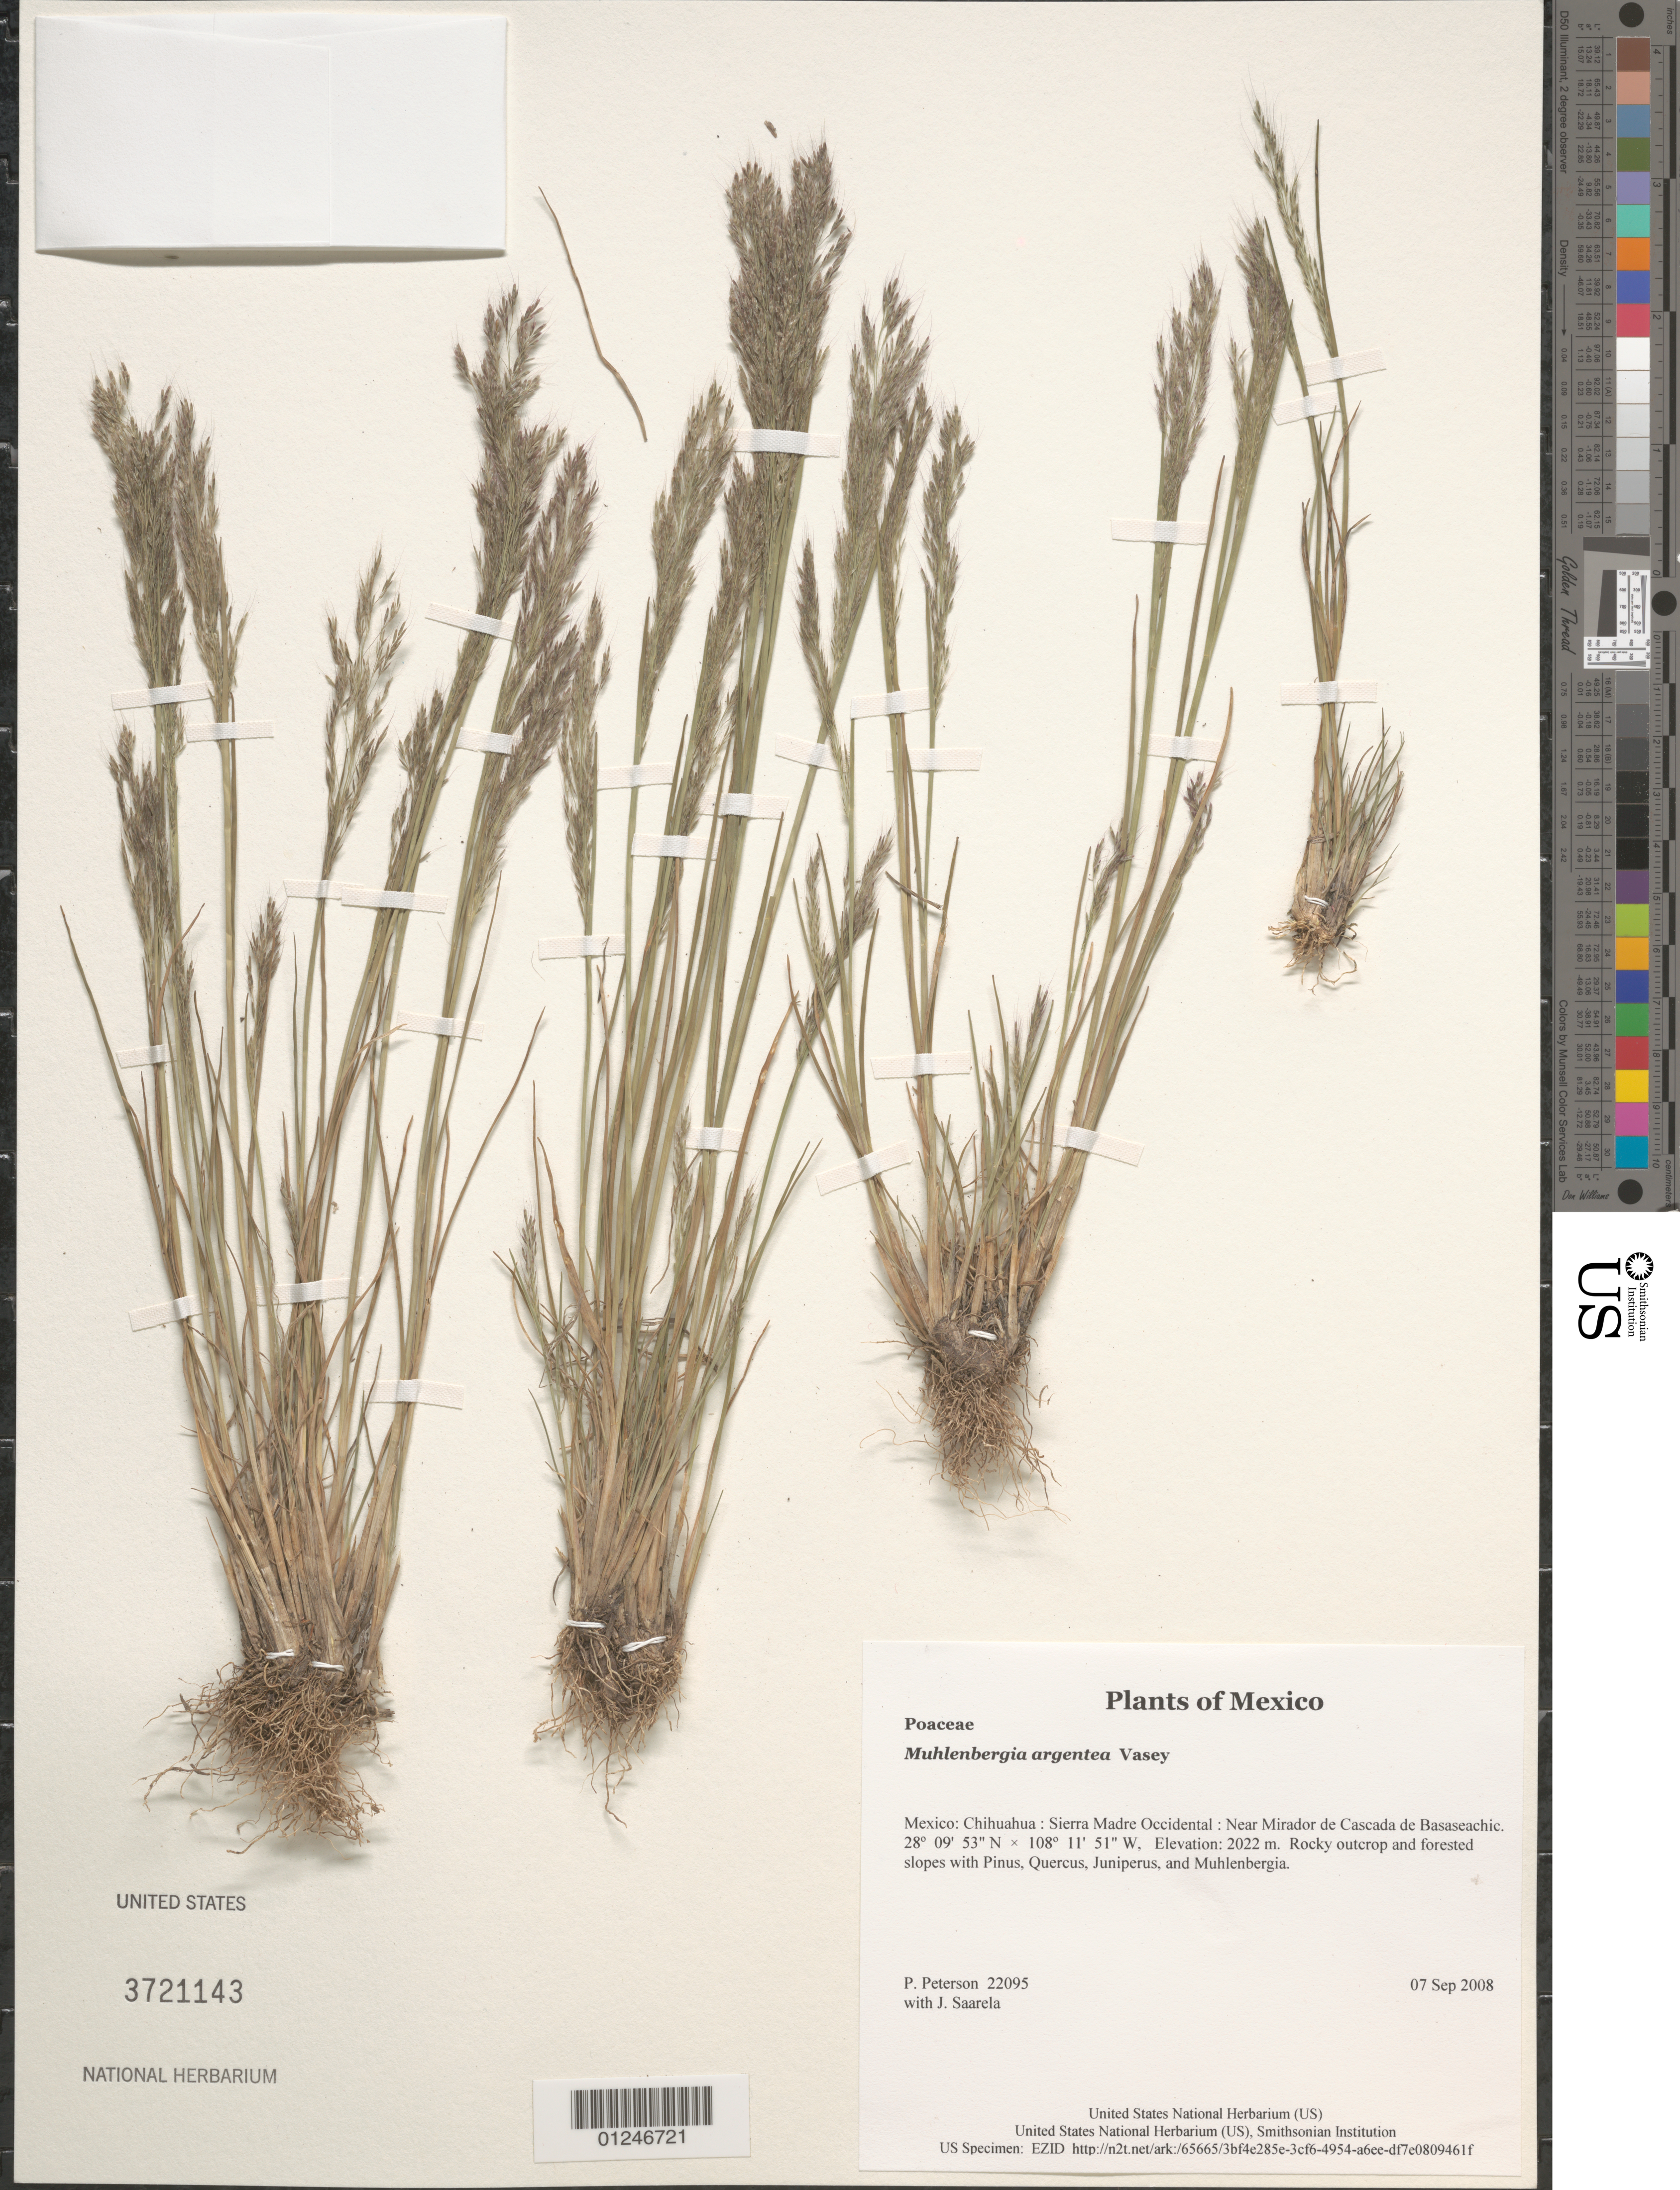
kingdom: Plantae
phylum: Tracheophyta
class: Liliopsida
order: Poales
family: Poaceae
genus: Muhlenbergia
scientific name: Muhlenbergia argentea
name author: Vasey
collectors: P. M. Peterson & J. Saarela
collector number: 22095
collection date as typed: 07 Sep 2008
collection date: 2008-09-07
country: Mexico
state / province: Chihuahua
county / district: Sierra Madre Occidental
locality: Near Mirador de Cascada de Basaseachic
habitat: Rocky outcrop and forested slopes with Pinus, Quercus, Juniperus, and Muhlenbergia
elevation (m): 2022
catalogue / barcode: US 3721143